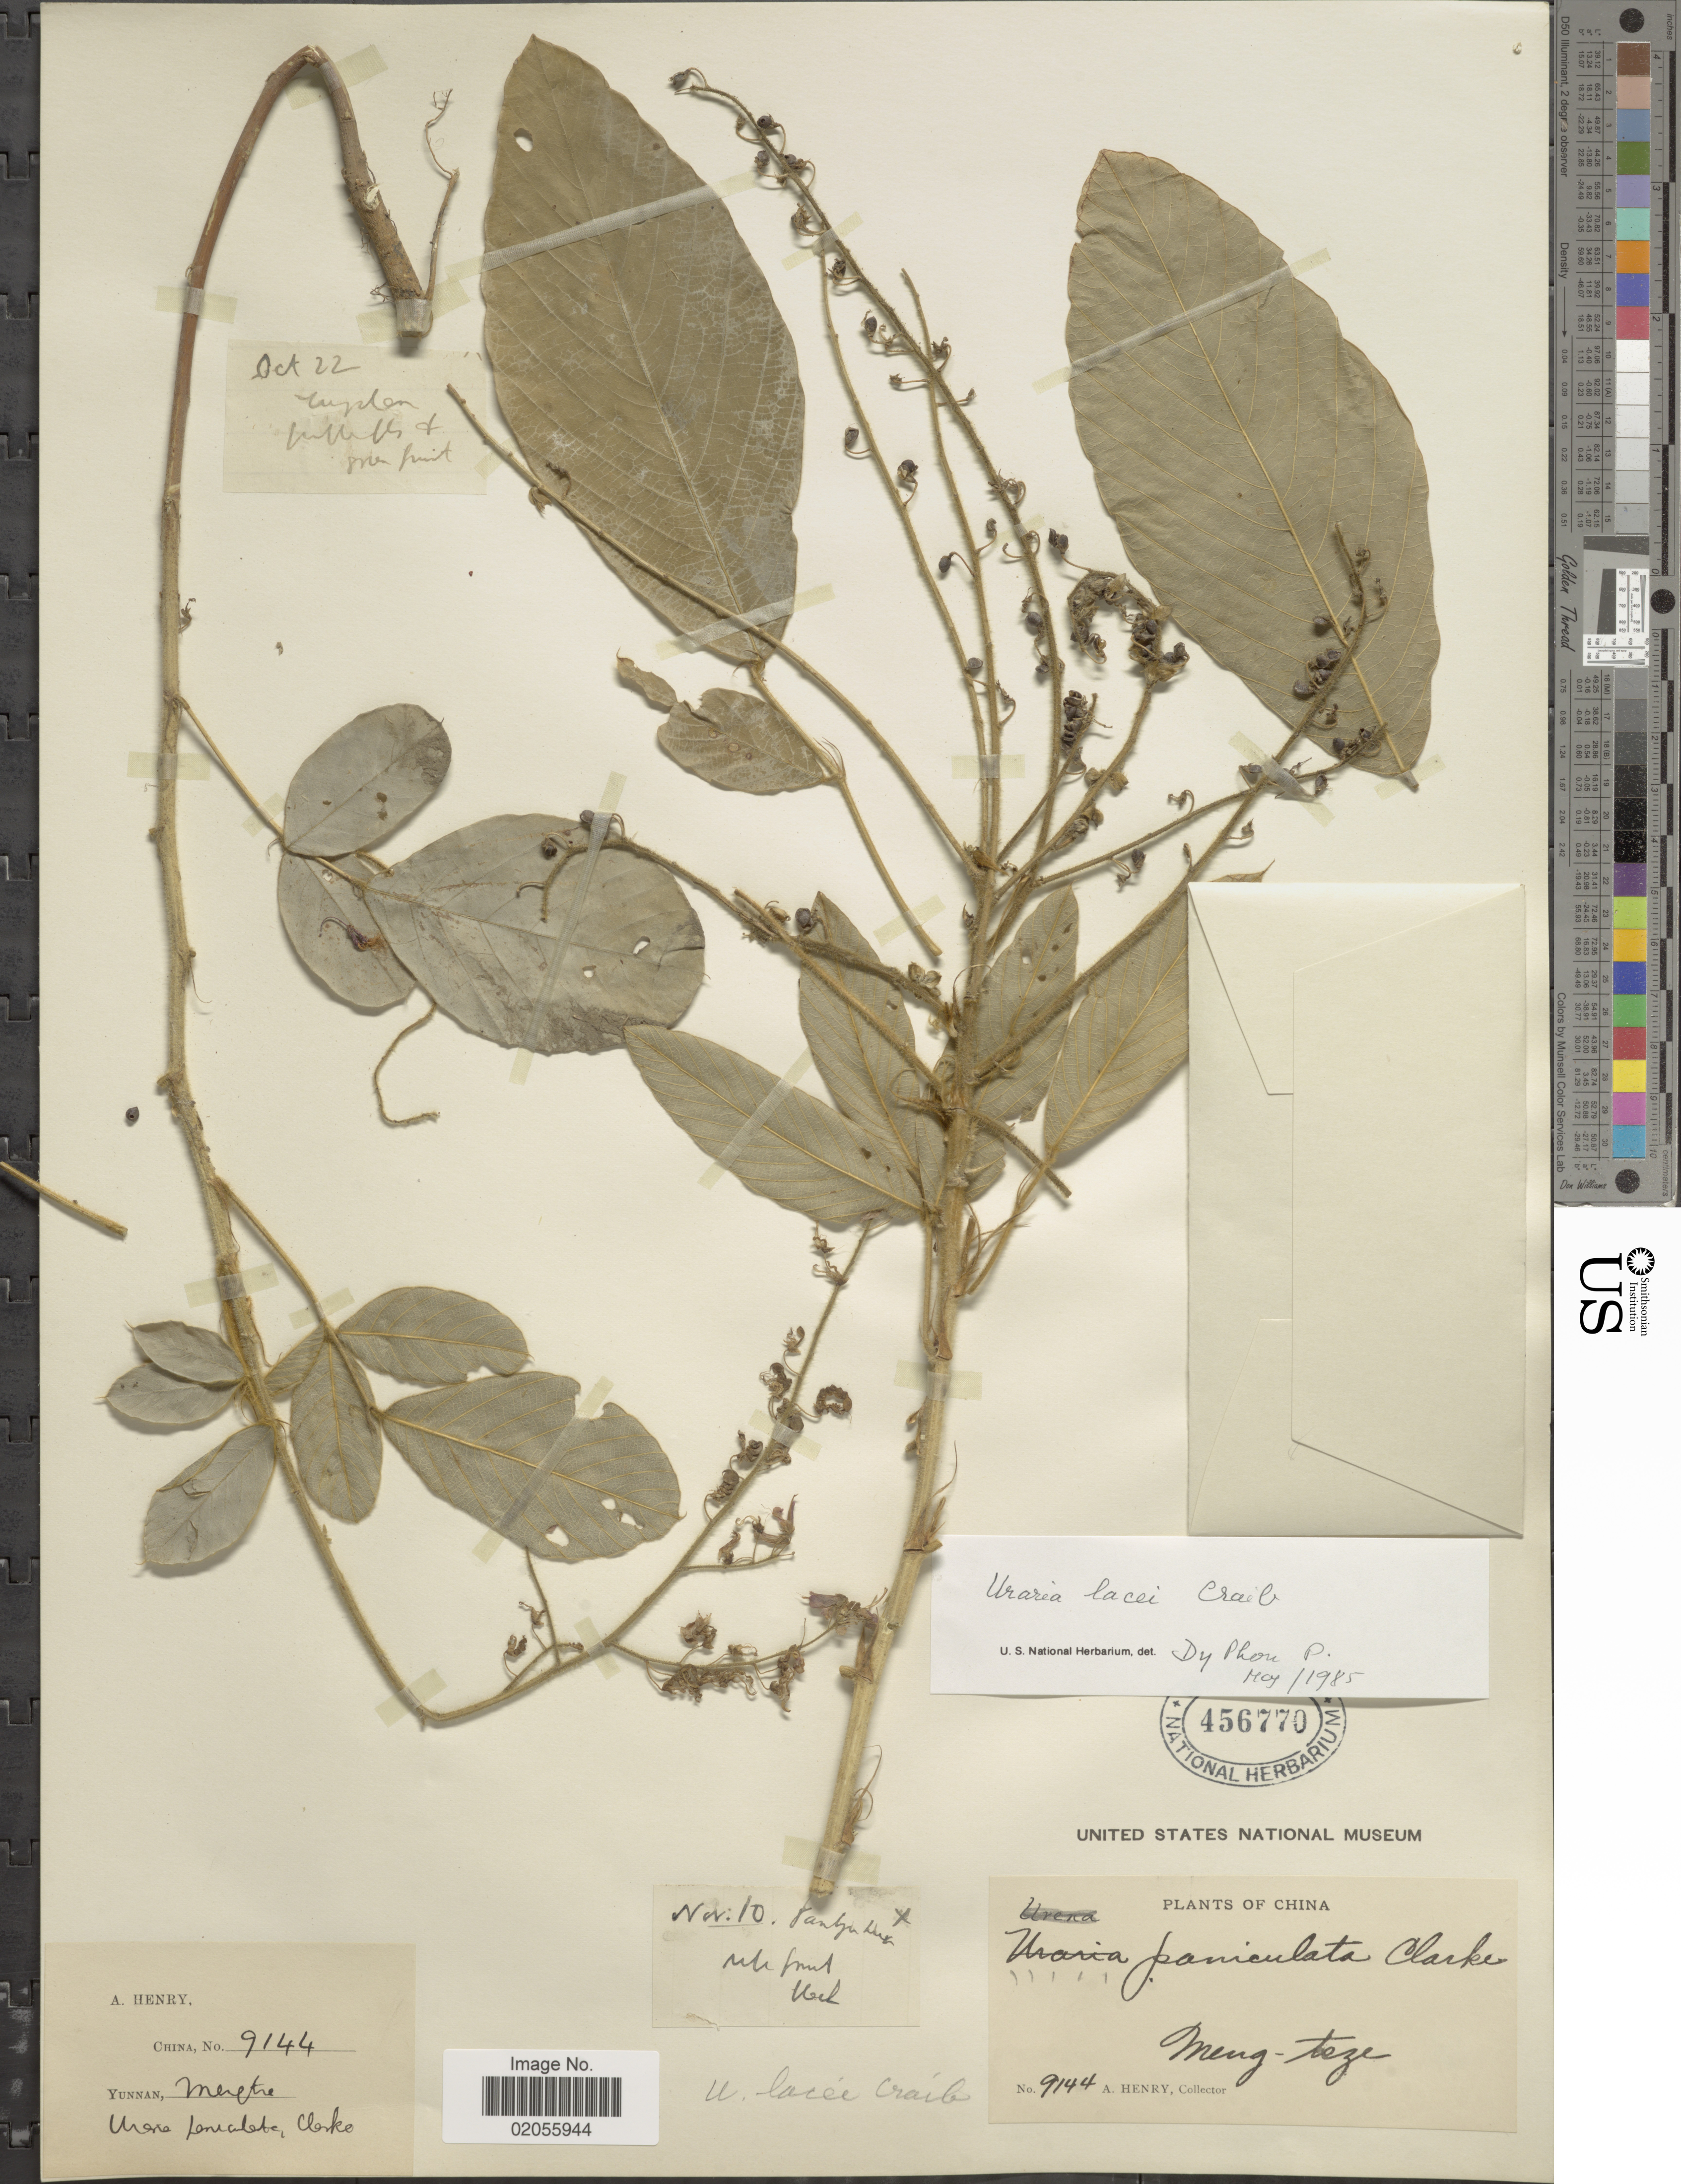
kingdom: Plantae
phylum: Tracheophyta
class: Magnoliopsida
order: Fabales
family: Fabaceae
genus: Uraria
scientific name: Uraria lacei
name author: Craib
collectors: A. Henry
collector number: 9144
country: China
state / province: Yunnan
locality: Meng-tsze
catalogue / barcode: US 456770